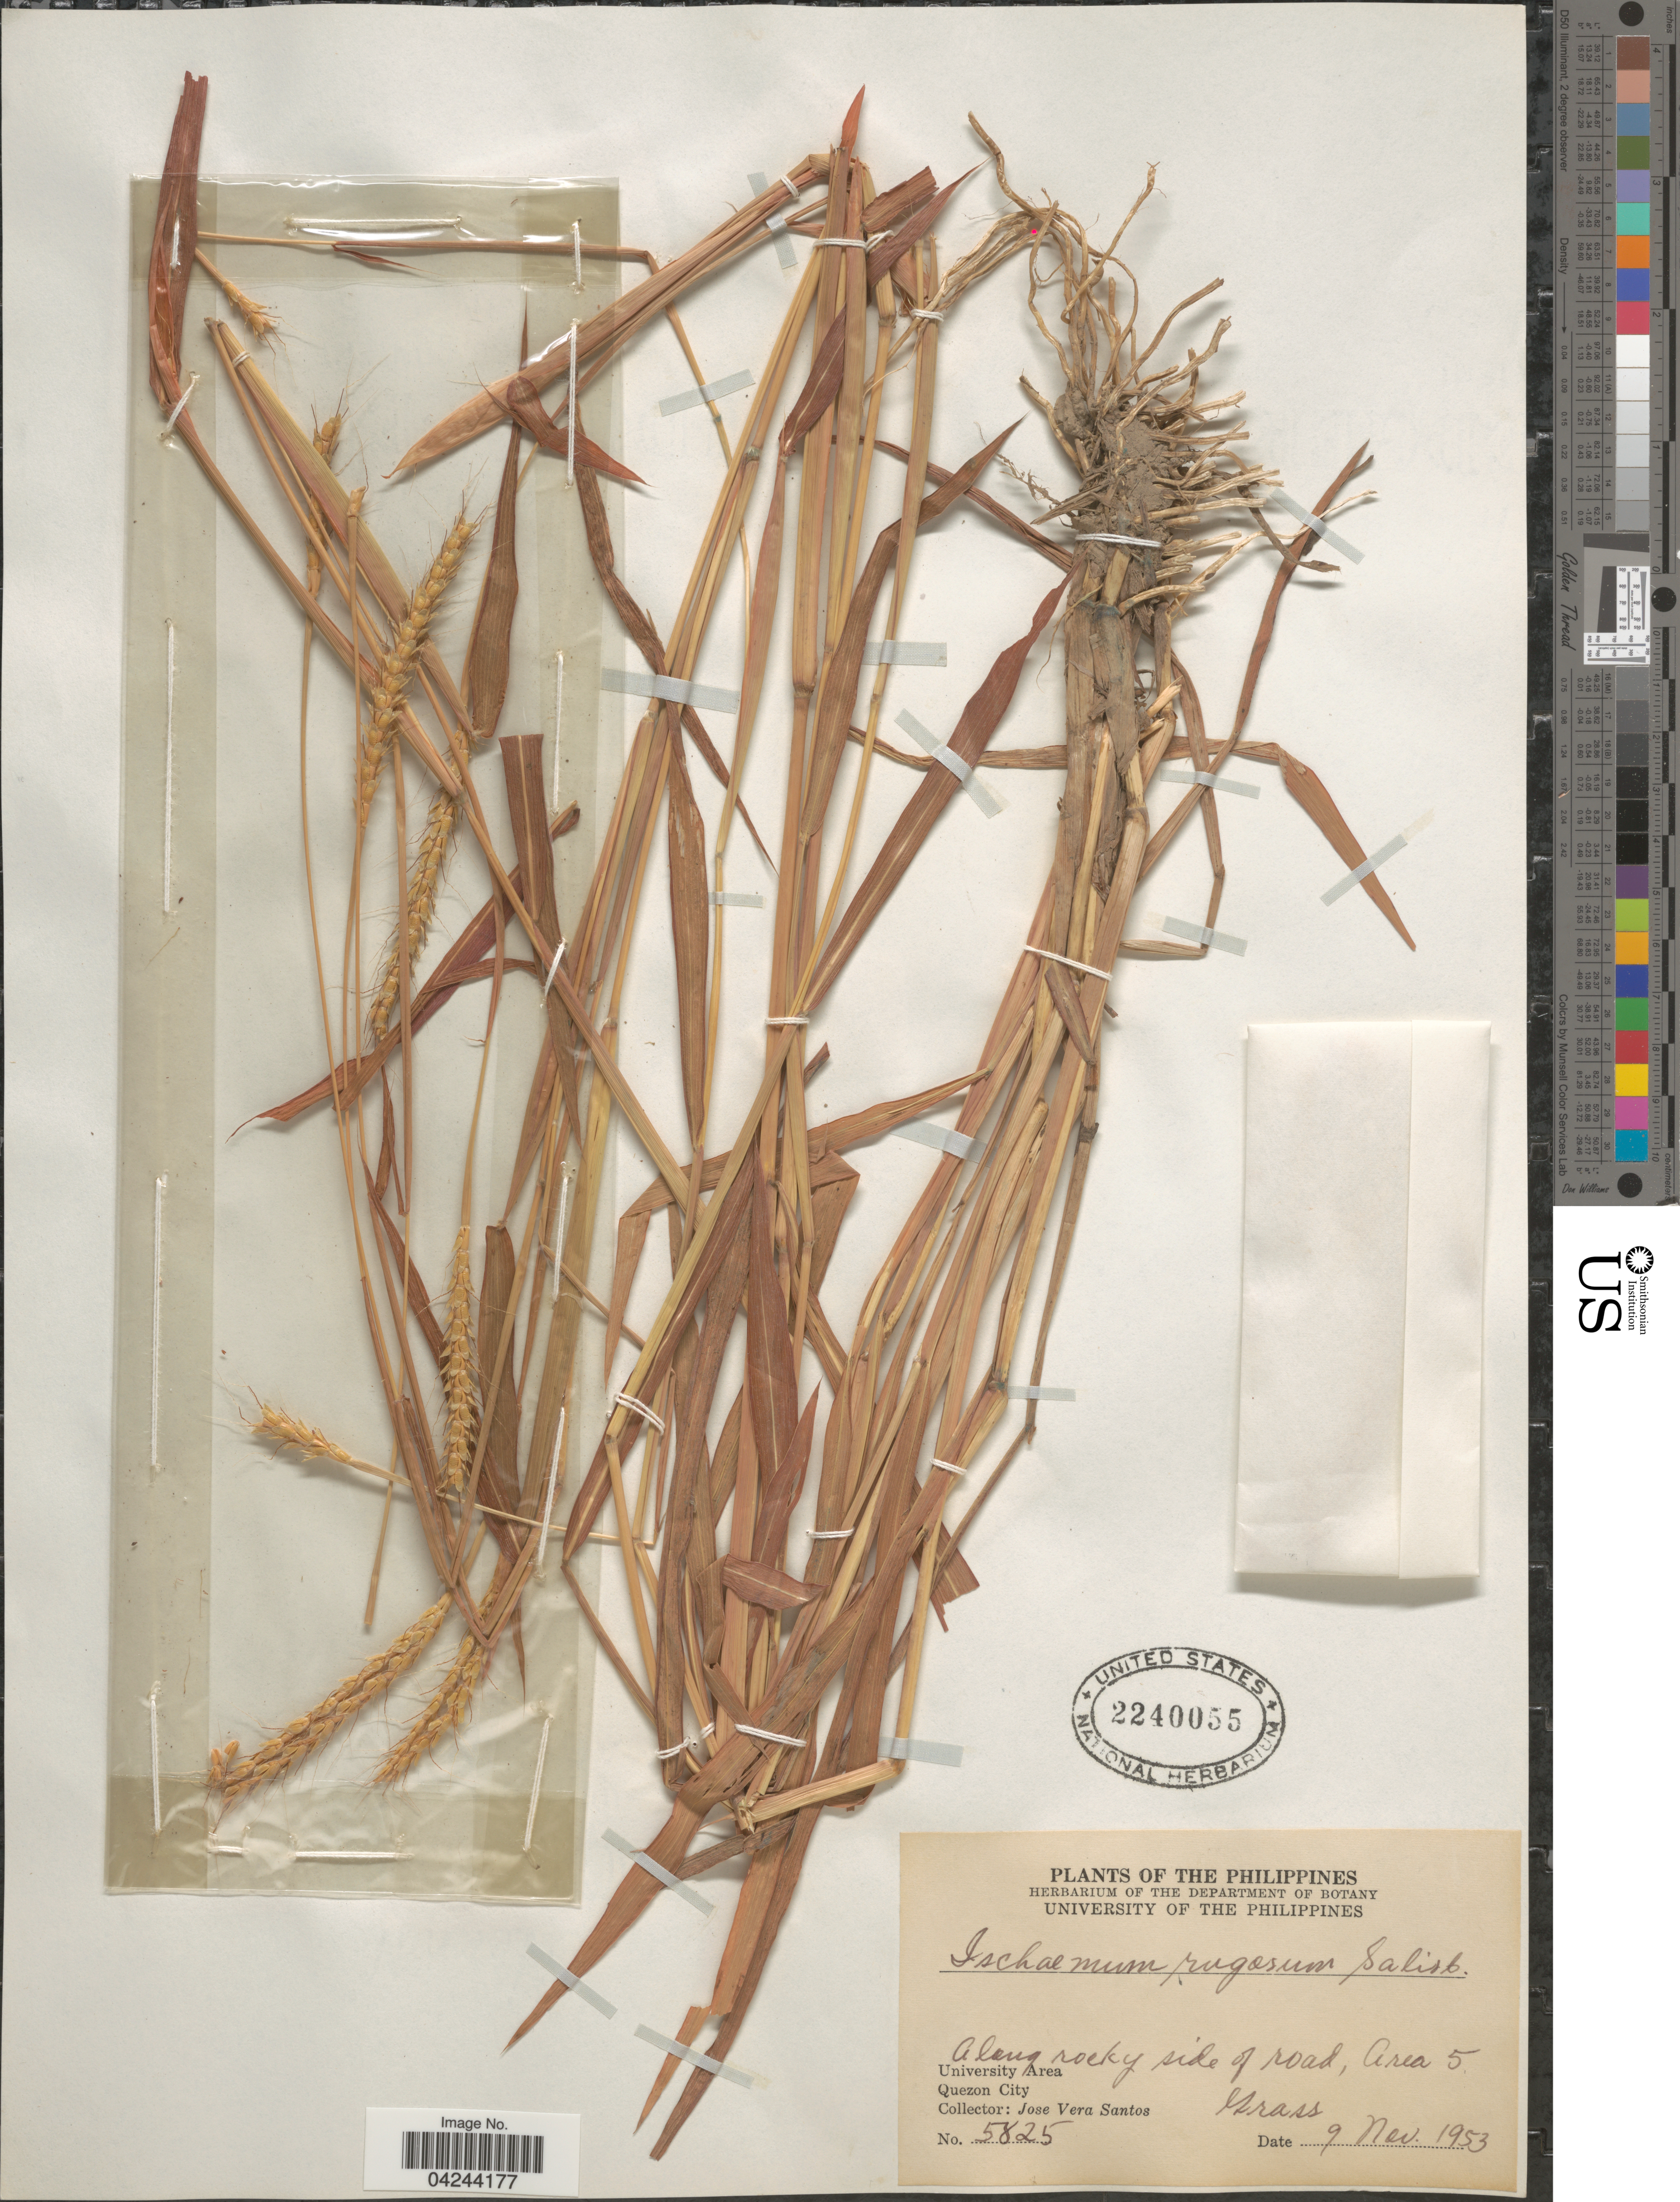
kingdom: Plantae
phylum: Tracheophyta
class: Liliopsida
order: Poales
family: Poaceae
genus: Ischaemum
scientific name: Ischaemum rugosum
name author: Salisb.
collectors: J. Vera Santos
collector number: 5825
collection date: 1953-11-09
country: Philippines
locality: Along rocky side of road, Area 5. University Area. Quezon City.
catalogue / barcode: US 2240055